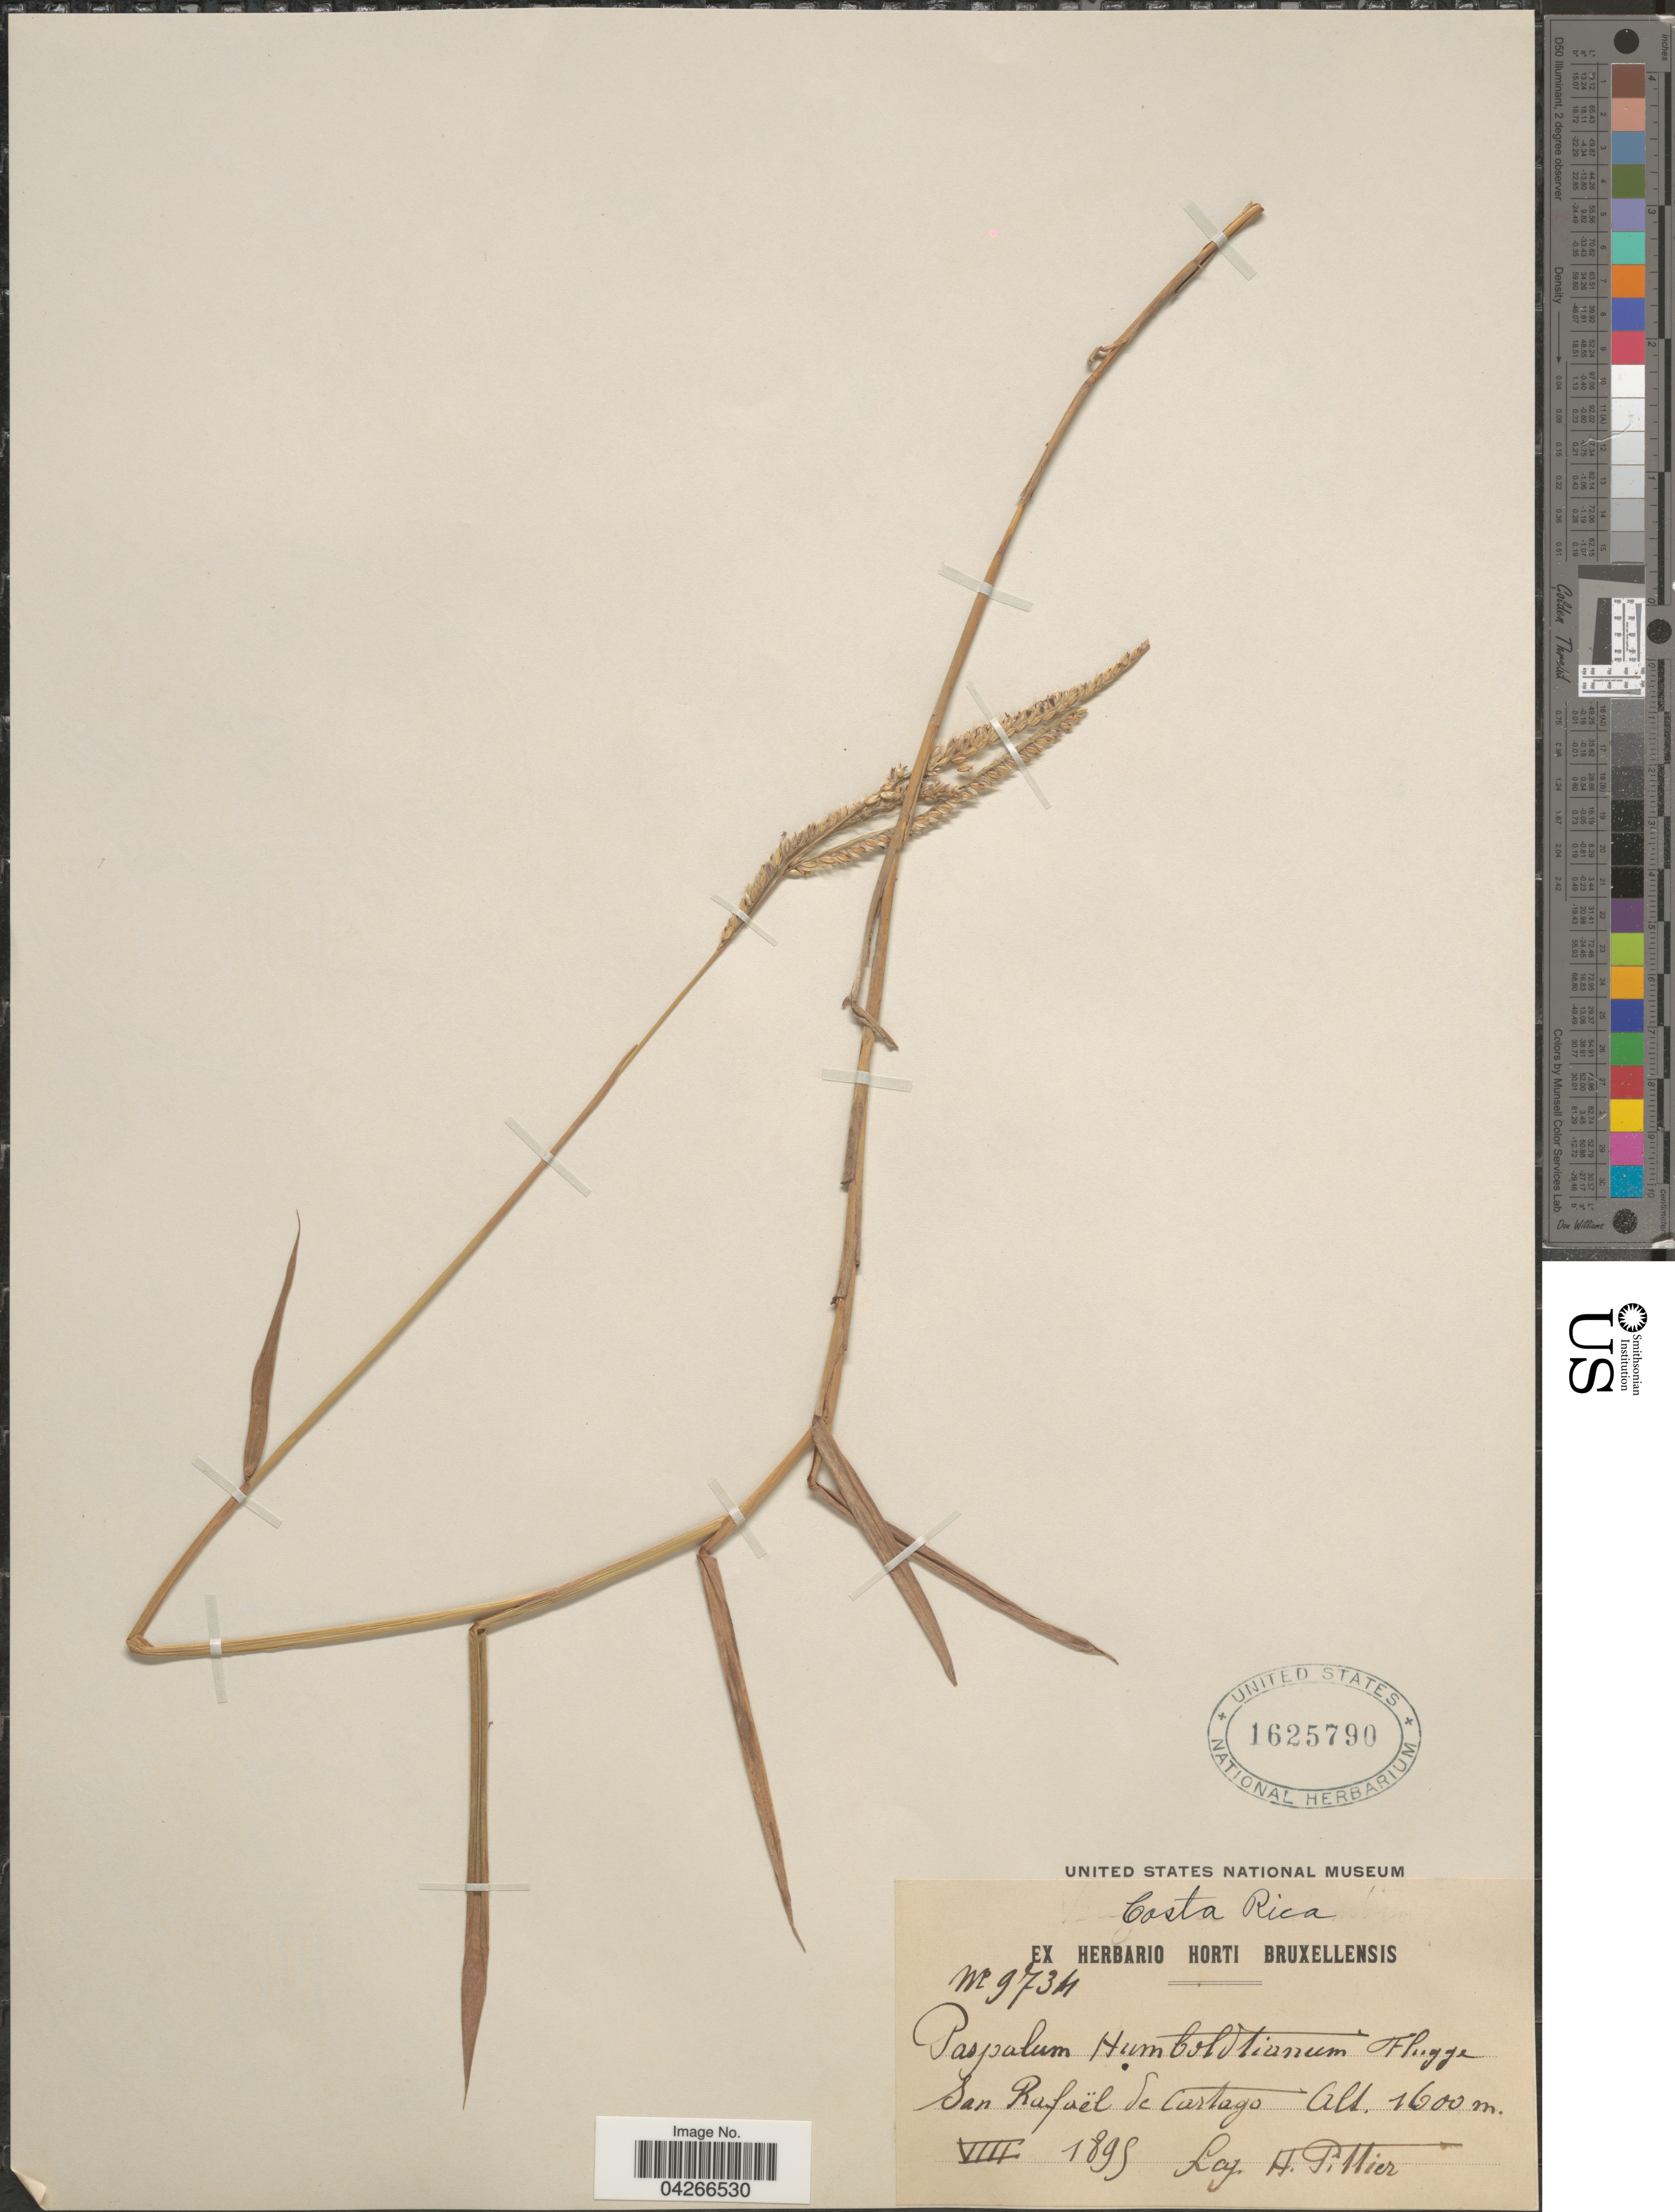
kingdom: Plantae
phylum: Tracheophyta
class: Liliopsida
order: Poales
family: Poaceae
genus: Paspalum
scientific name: Paspalum humboldtianum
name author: Flüggé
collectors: H. F. Pittier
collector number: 9734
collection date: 1895-08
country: Costa Rica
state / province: Cartago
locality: San Rafaël de Cartago.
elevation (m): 1600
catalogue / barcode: US 1625790